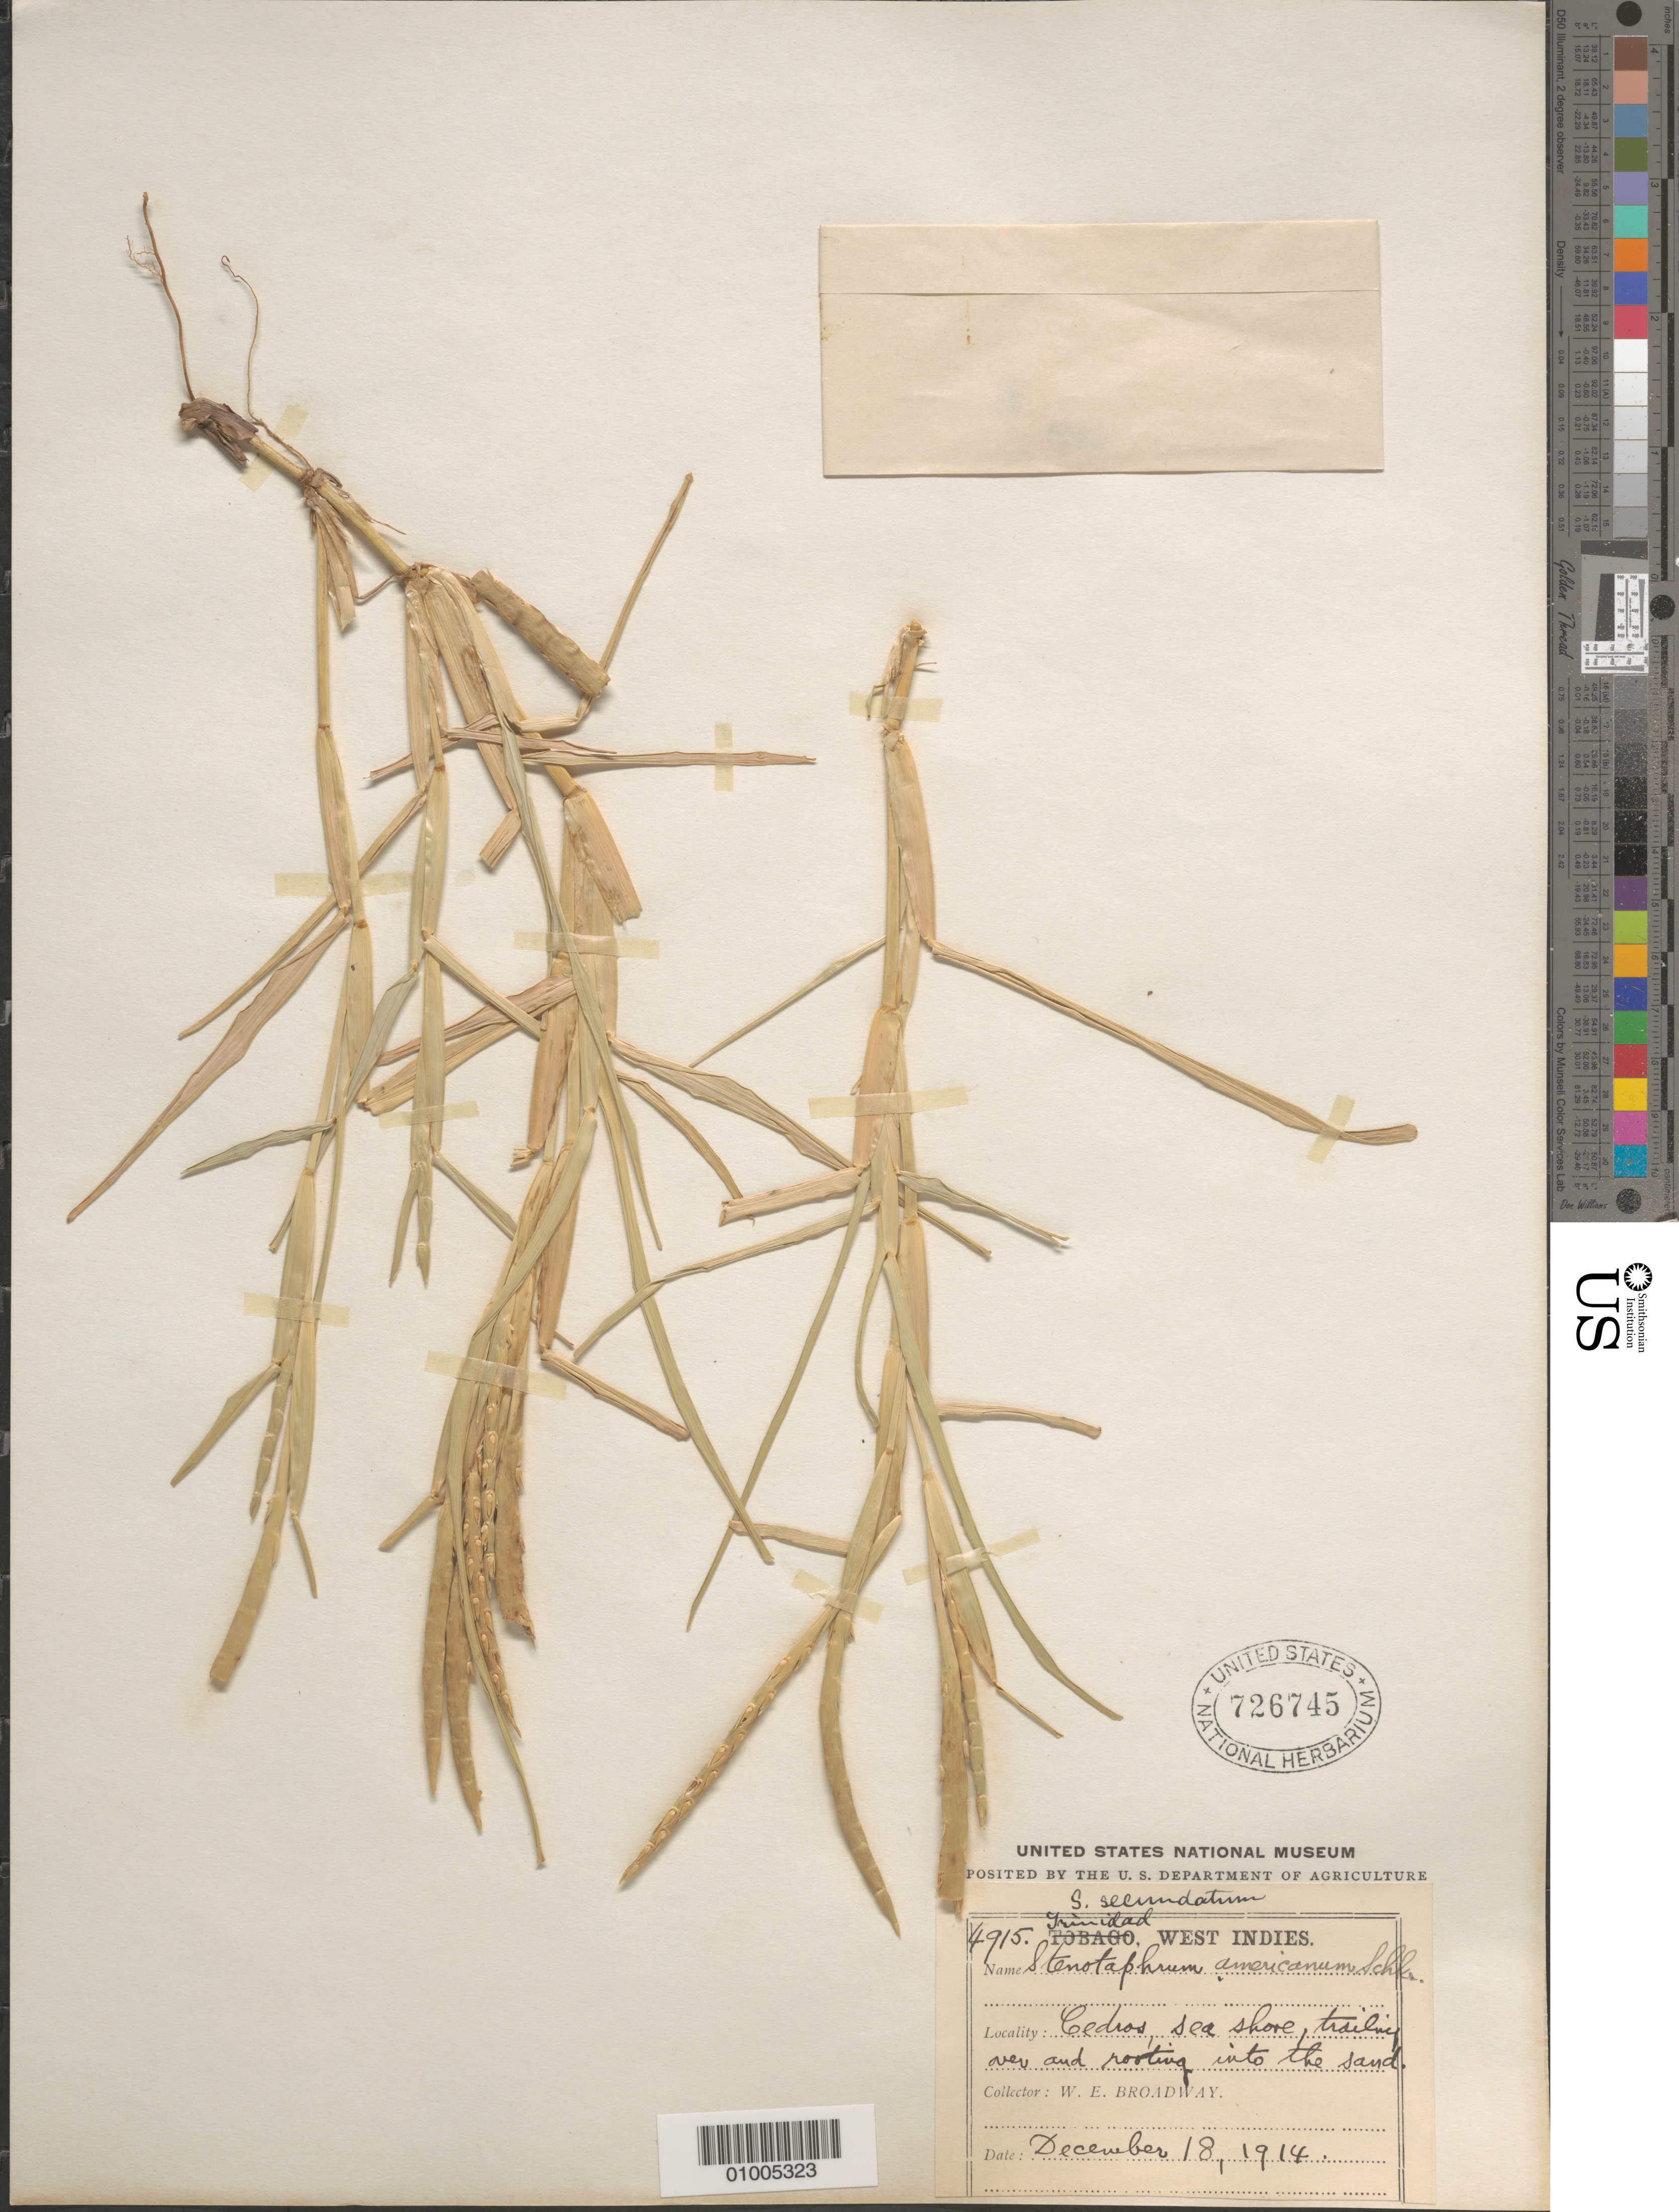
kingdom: Plantae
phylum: Tracheophyta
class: Liliopsida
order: Poales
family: Poaceae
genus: Stenotaphrum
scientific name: Stenotaphrum secundatum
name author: (Walter) Kuntze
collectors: W. E. Broadway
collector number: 4915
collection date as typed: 18 Dec 1914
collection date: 1914-12-18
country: Trinidad and Tobago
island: Trinidad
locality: Cedros sea shore, trailing over and rooting into the sand.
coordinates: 0 N, 0 E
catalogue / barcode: US 726745